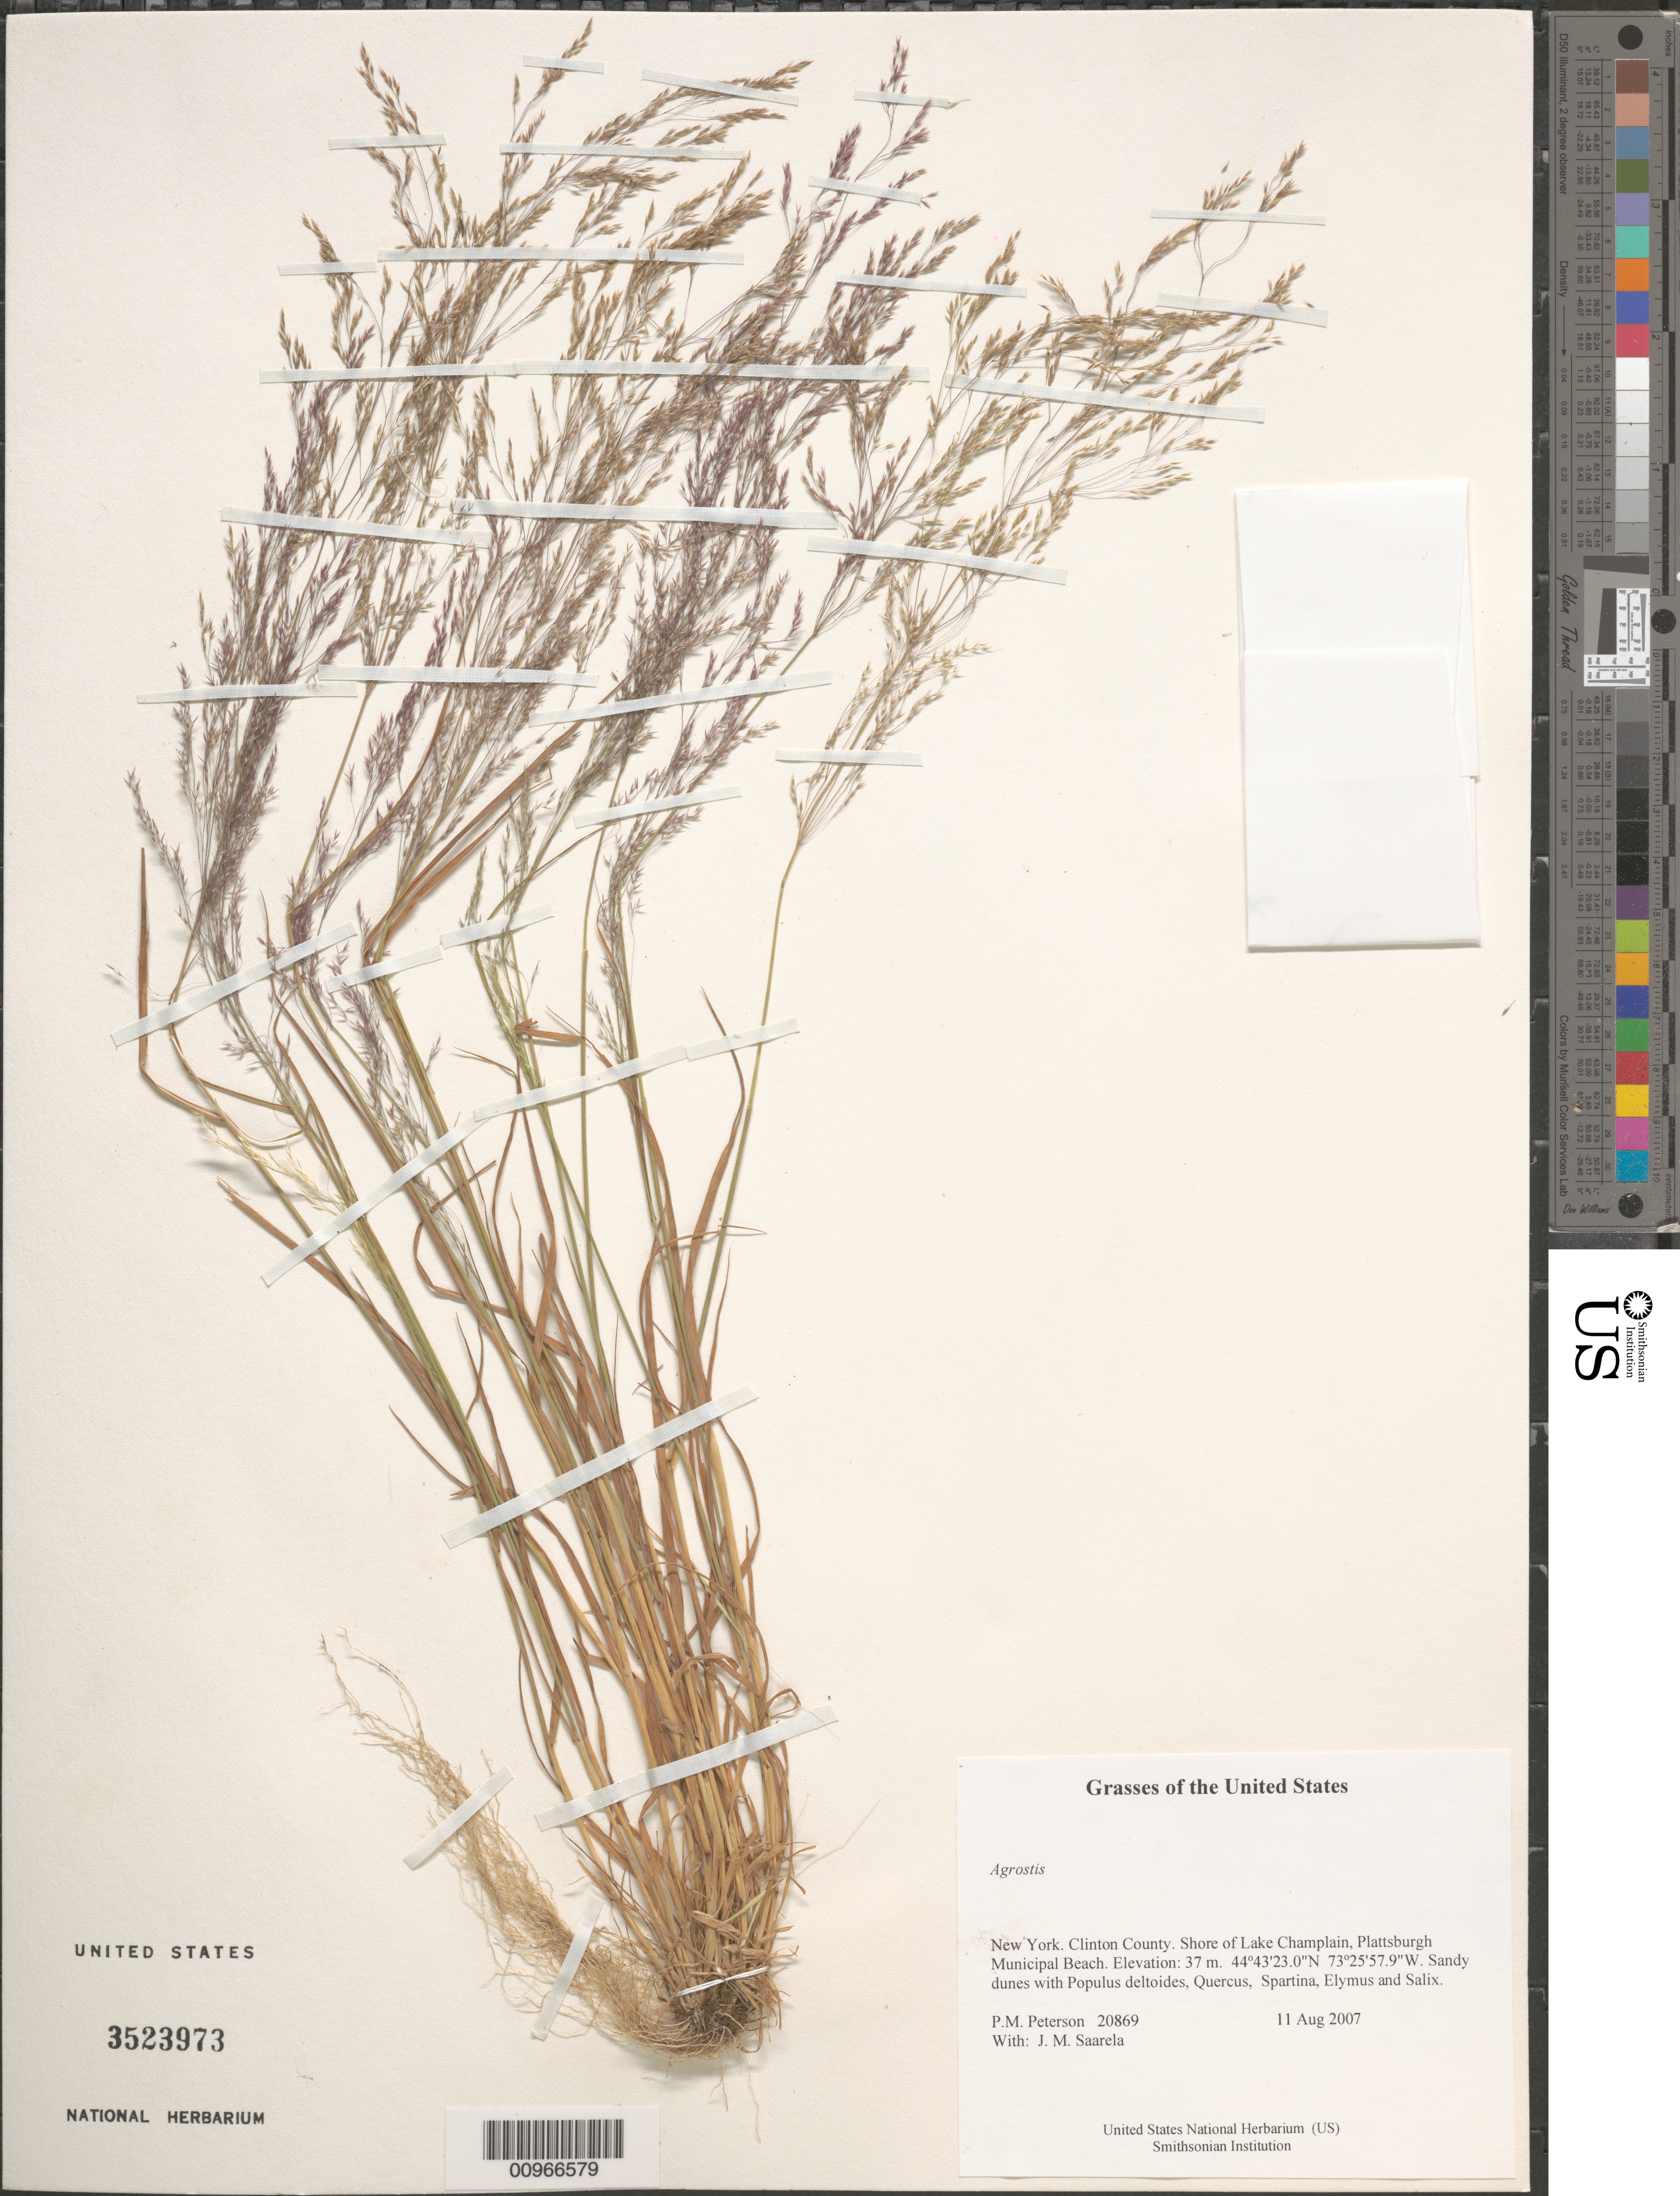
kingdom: Plantae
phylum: Tracheophyta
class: Liliopsida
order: Poales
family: Poaceae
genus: Agrostis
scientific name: Agrostis sp.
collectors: P. M. Peterson & J. Saarela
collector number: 20869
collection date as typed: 11 Aug 2007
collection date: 2007-08-11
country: United States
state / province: New York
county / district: Clinton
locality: Shore of Lake Champlain, Plattsburgh Municipal Beach.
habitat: Sandy dunes with Populus deltoides, Quercus, Spartina, Elymus and Salix.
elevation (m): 37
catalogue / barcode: US 3523973